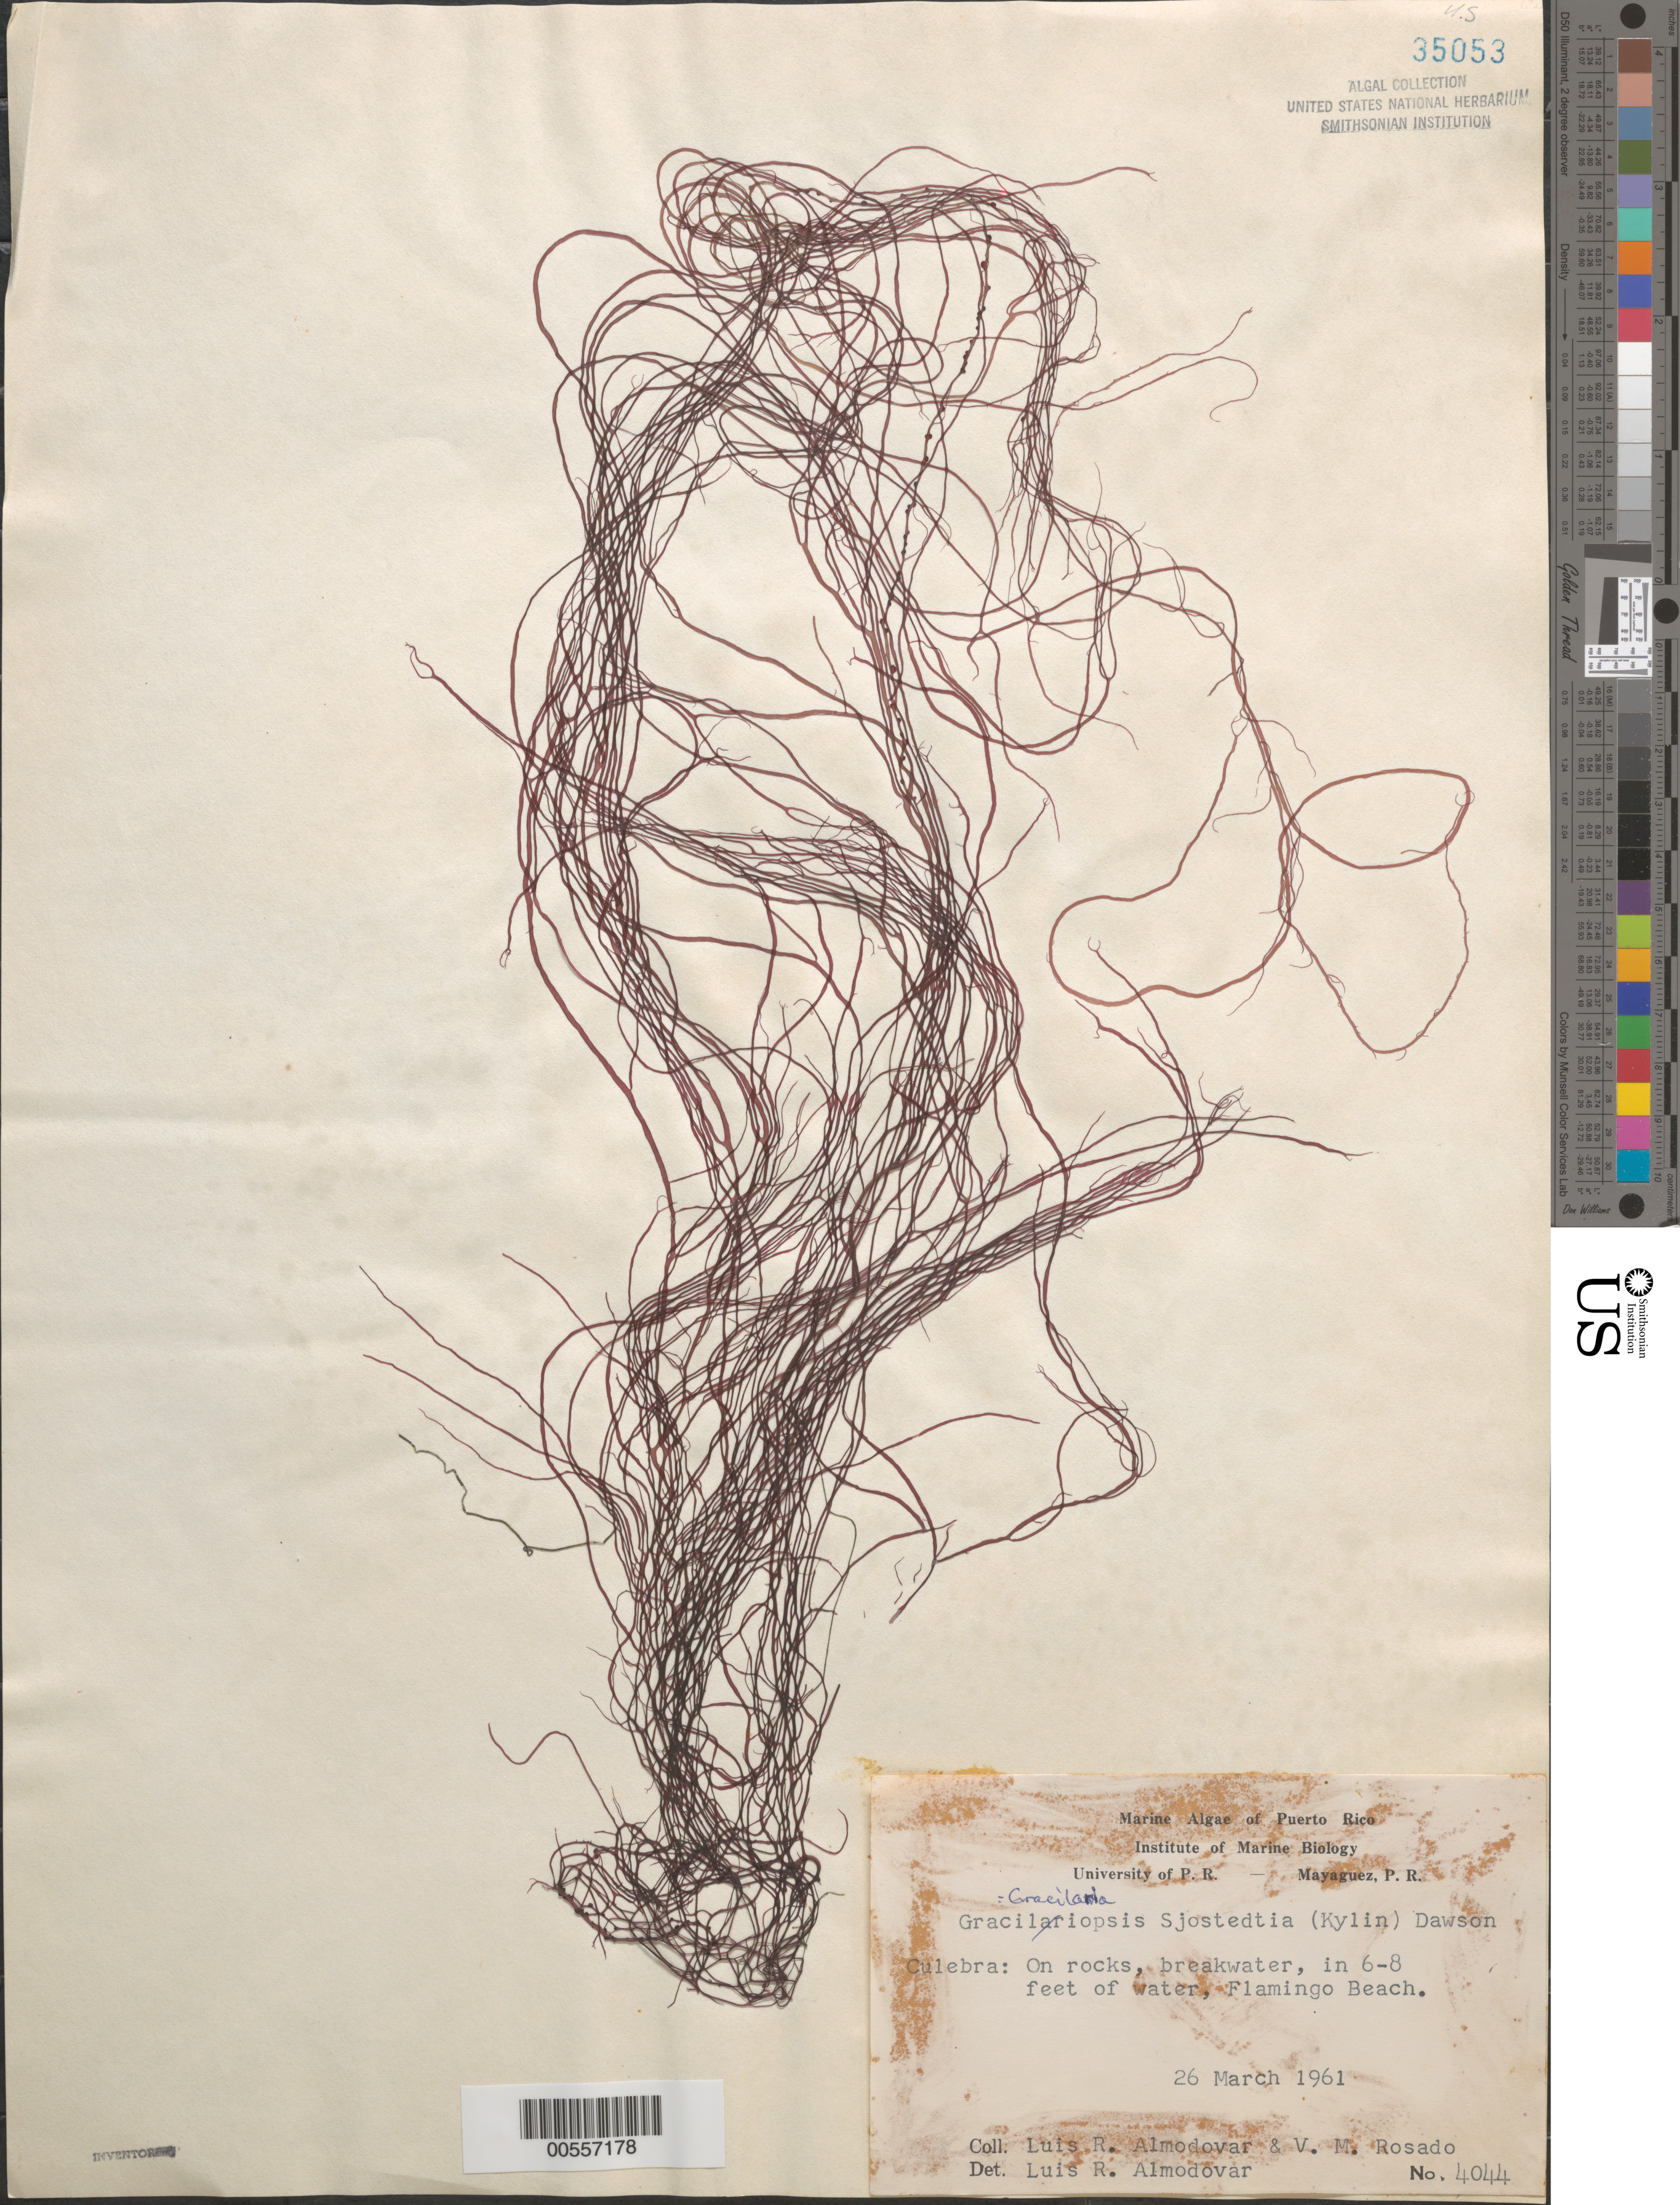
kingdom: Plantae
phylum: Rhodophyta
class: Florideophyceae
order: Gracilariales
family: Gracilariaceae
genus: Gracilariopsis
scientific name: Gracilariopsis andersonii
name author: (Grunow) E.Y. Dawson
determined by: Algae name updating Project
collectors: L. Almodovar & V. Rosado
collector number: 4044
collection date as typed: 26 Mar 1961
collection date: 1961-03-26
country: Puerto Rico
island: Isla de Culebra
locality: Flamingo Beach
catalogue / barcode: US 35053